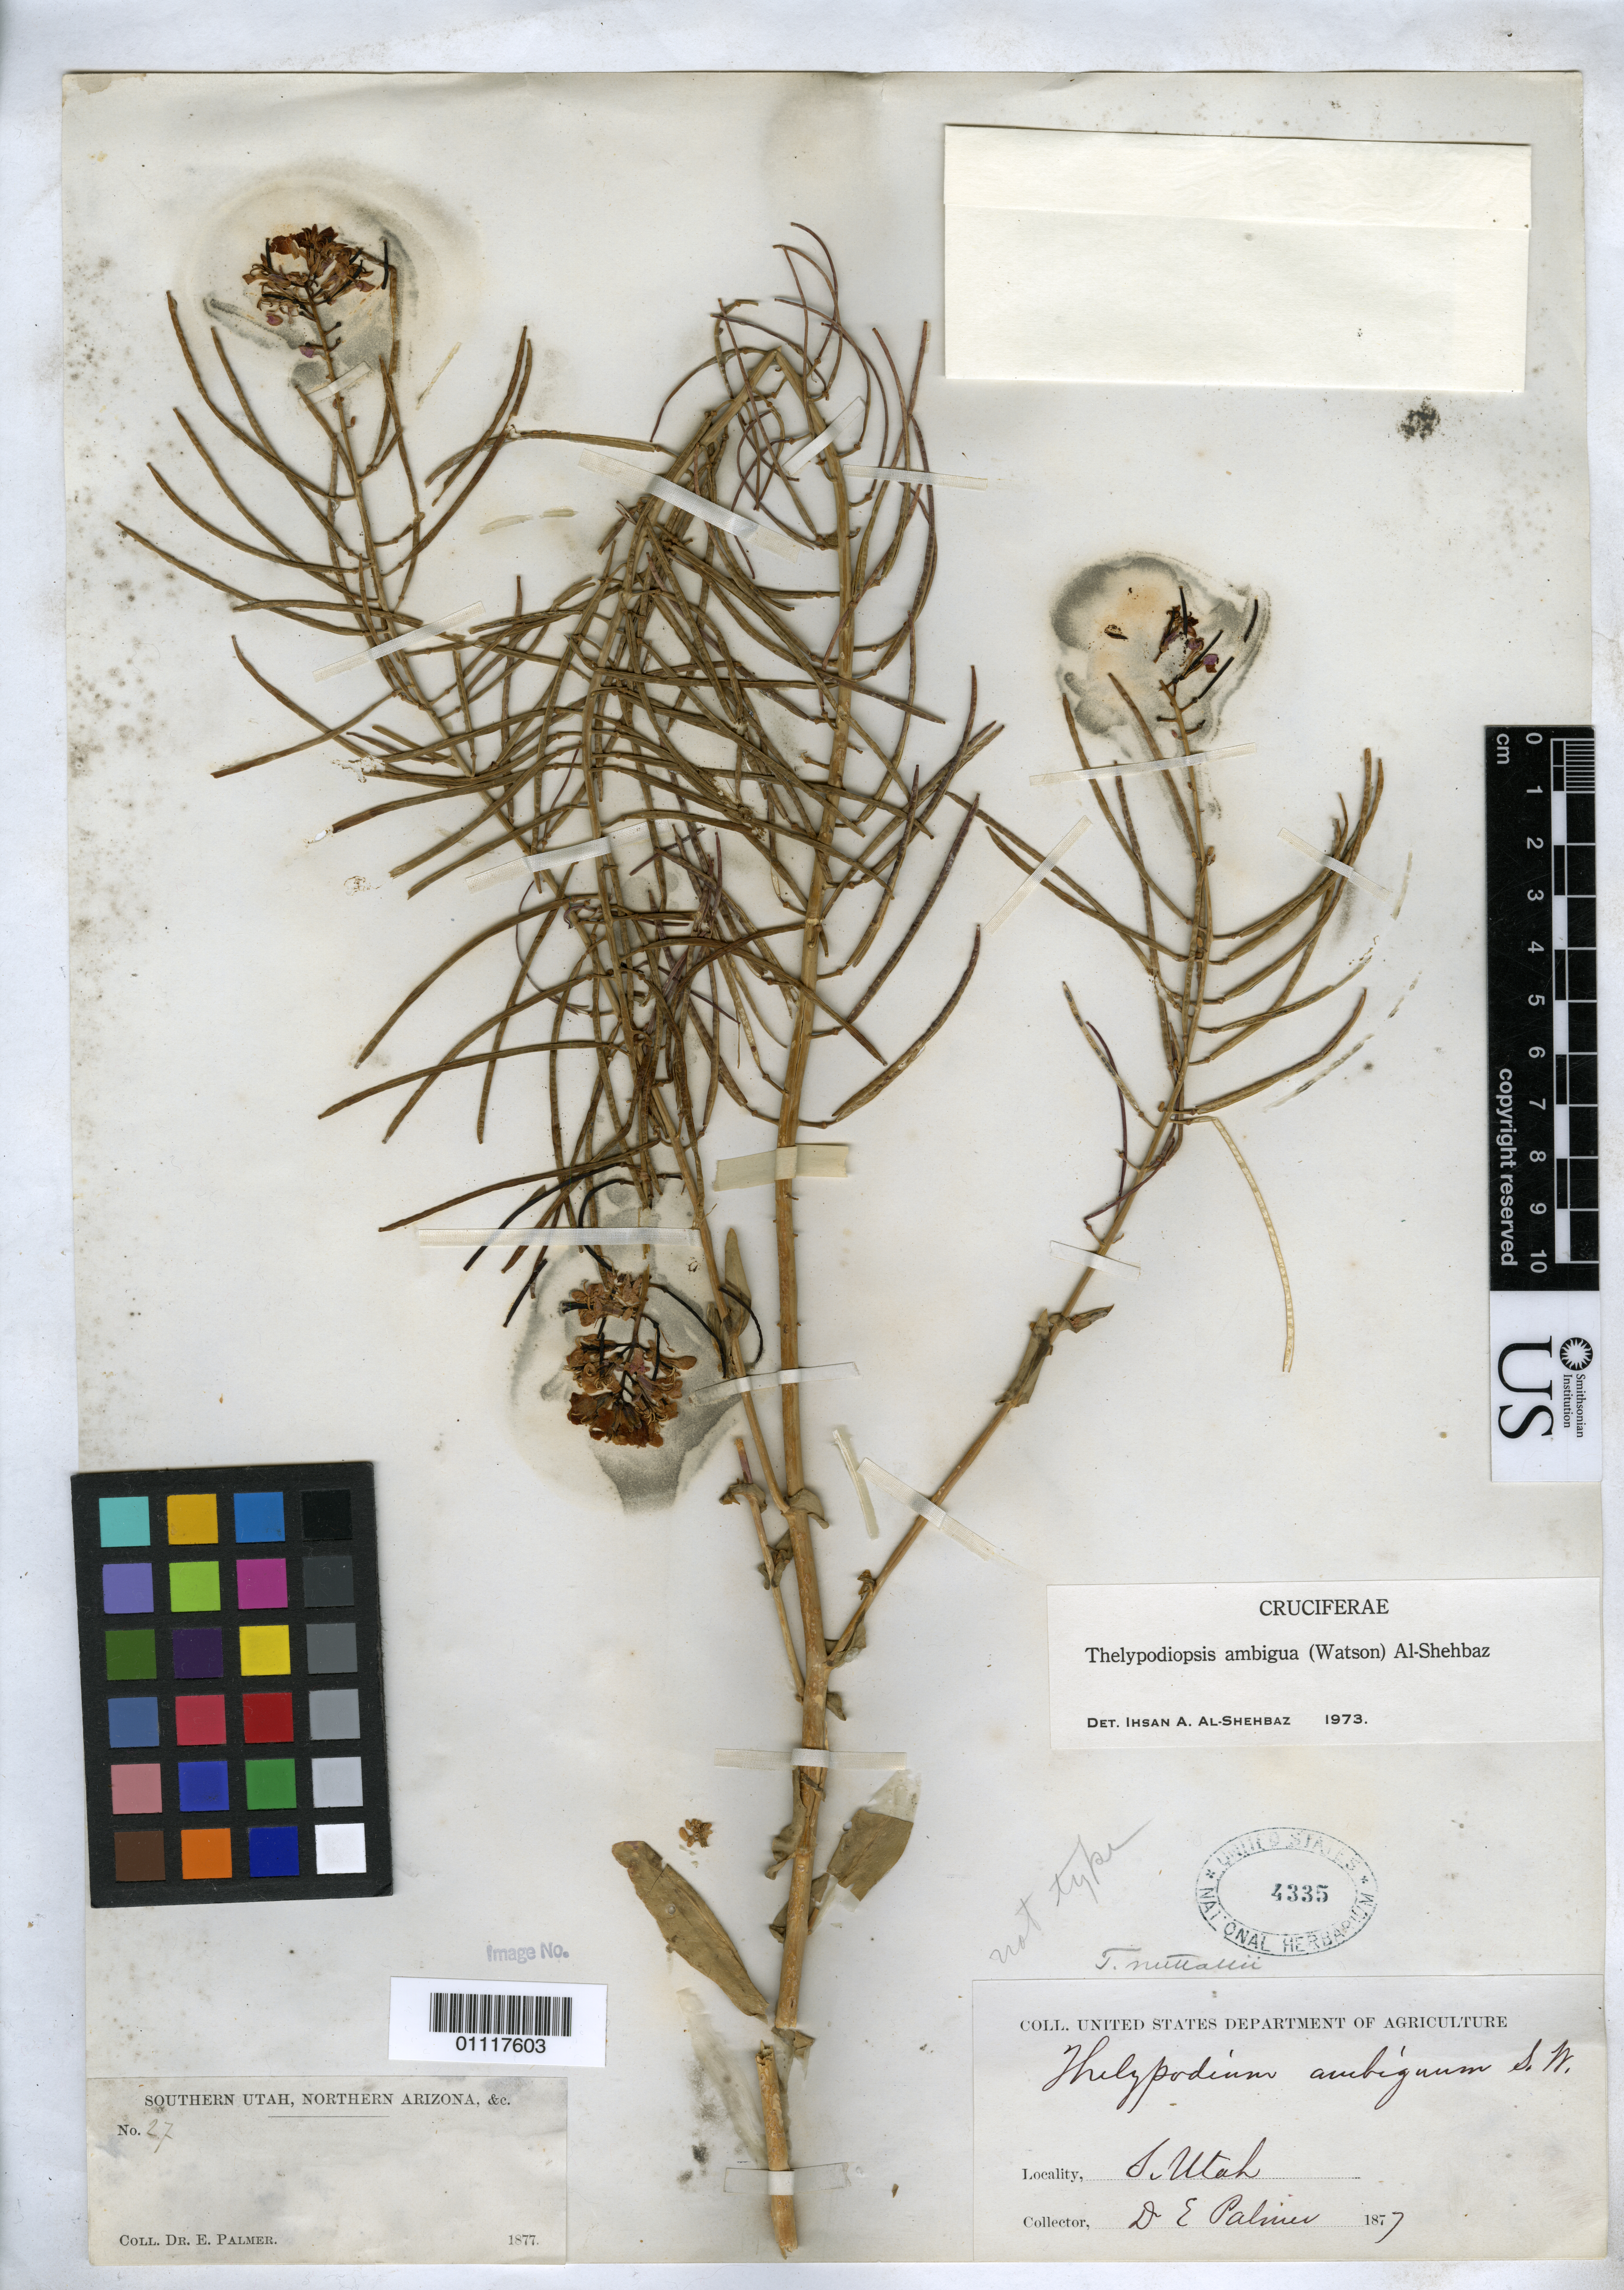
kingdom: Plantae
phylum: Tracheophyta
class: Magnoliopsida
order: Brassicales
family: Brassicaceae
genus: Thelypodium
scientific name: Thelypodium ambiguum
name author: S. Watson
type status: Syntype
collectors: E. Palmer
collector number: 27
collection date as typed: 1877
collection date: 1877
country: United States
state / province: Utah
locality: S Utah.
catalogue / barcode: US 4335